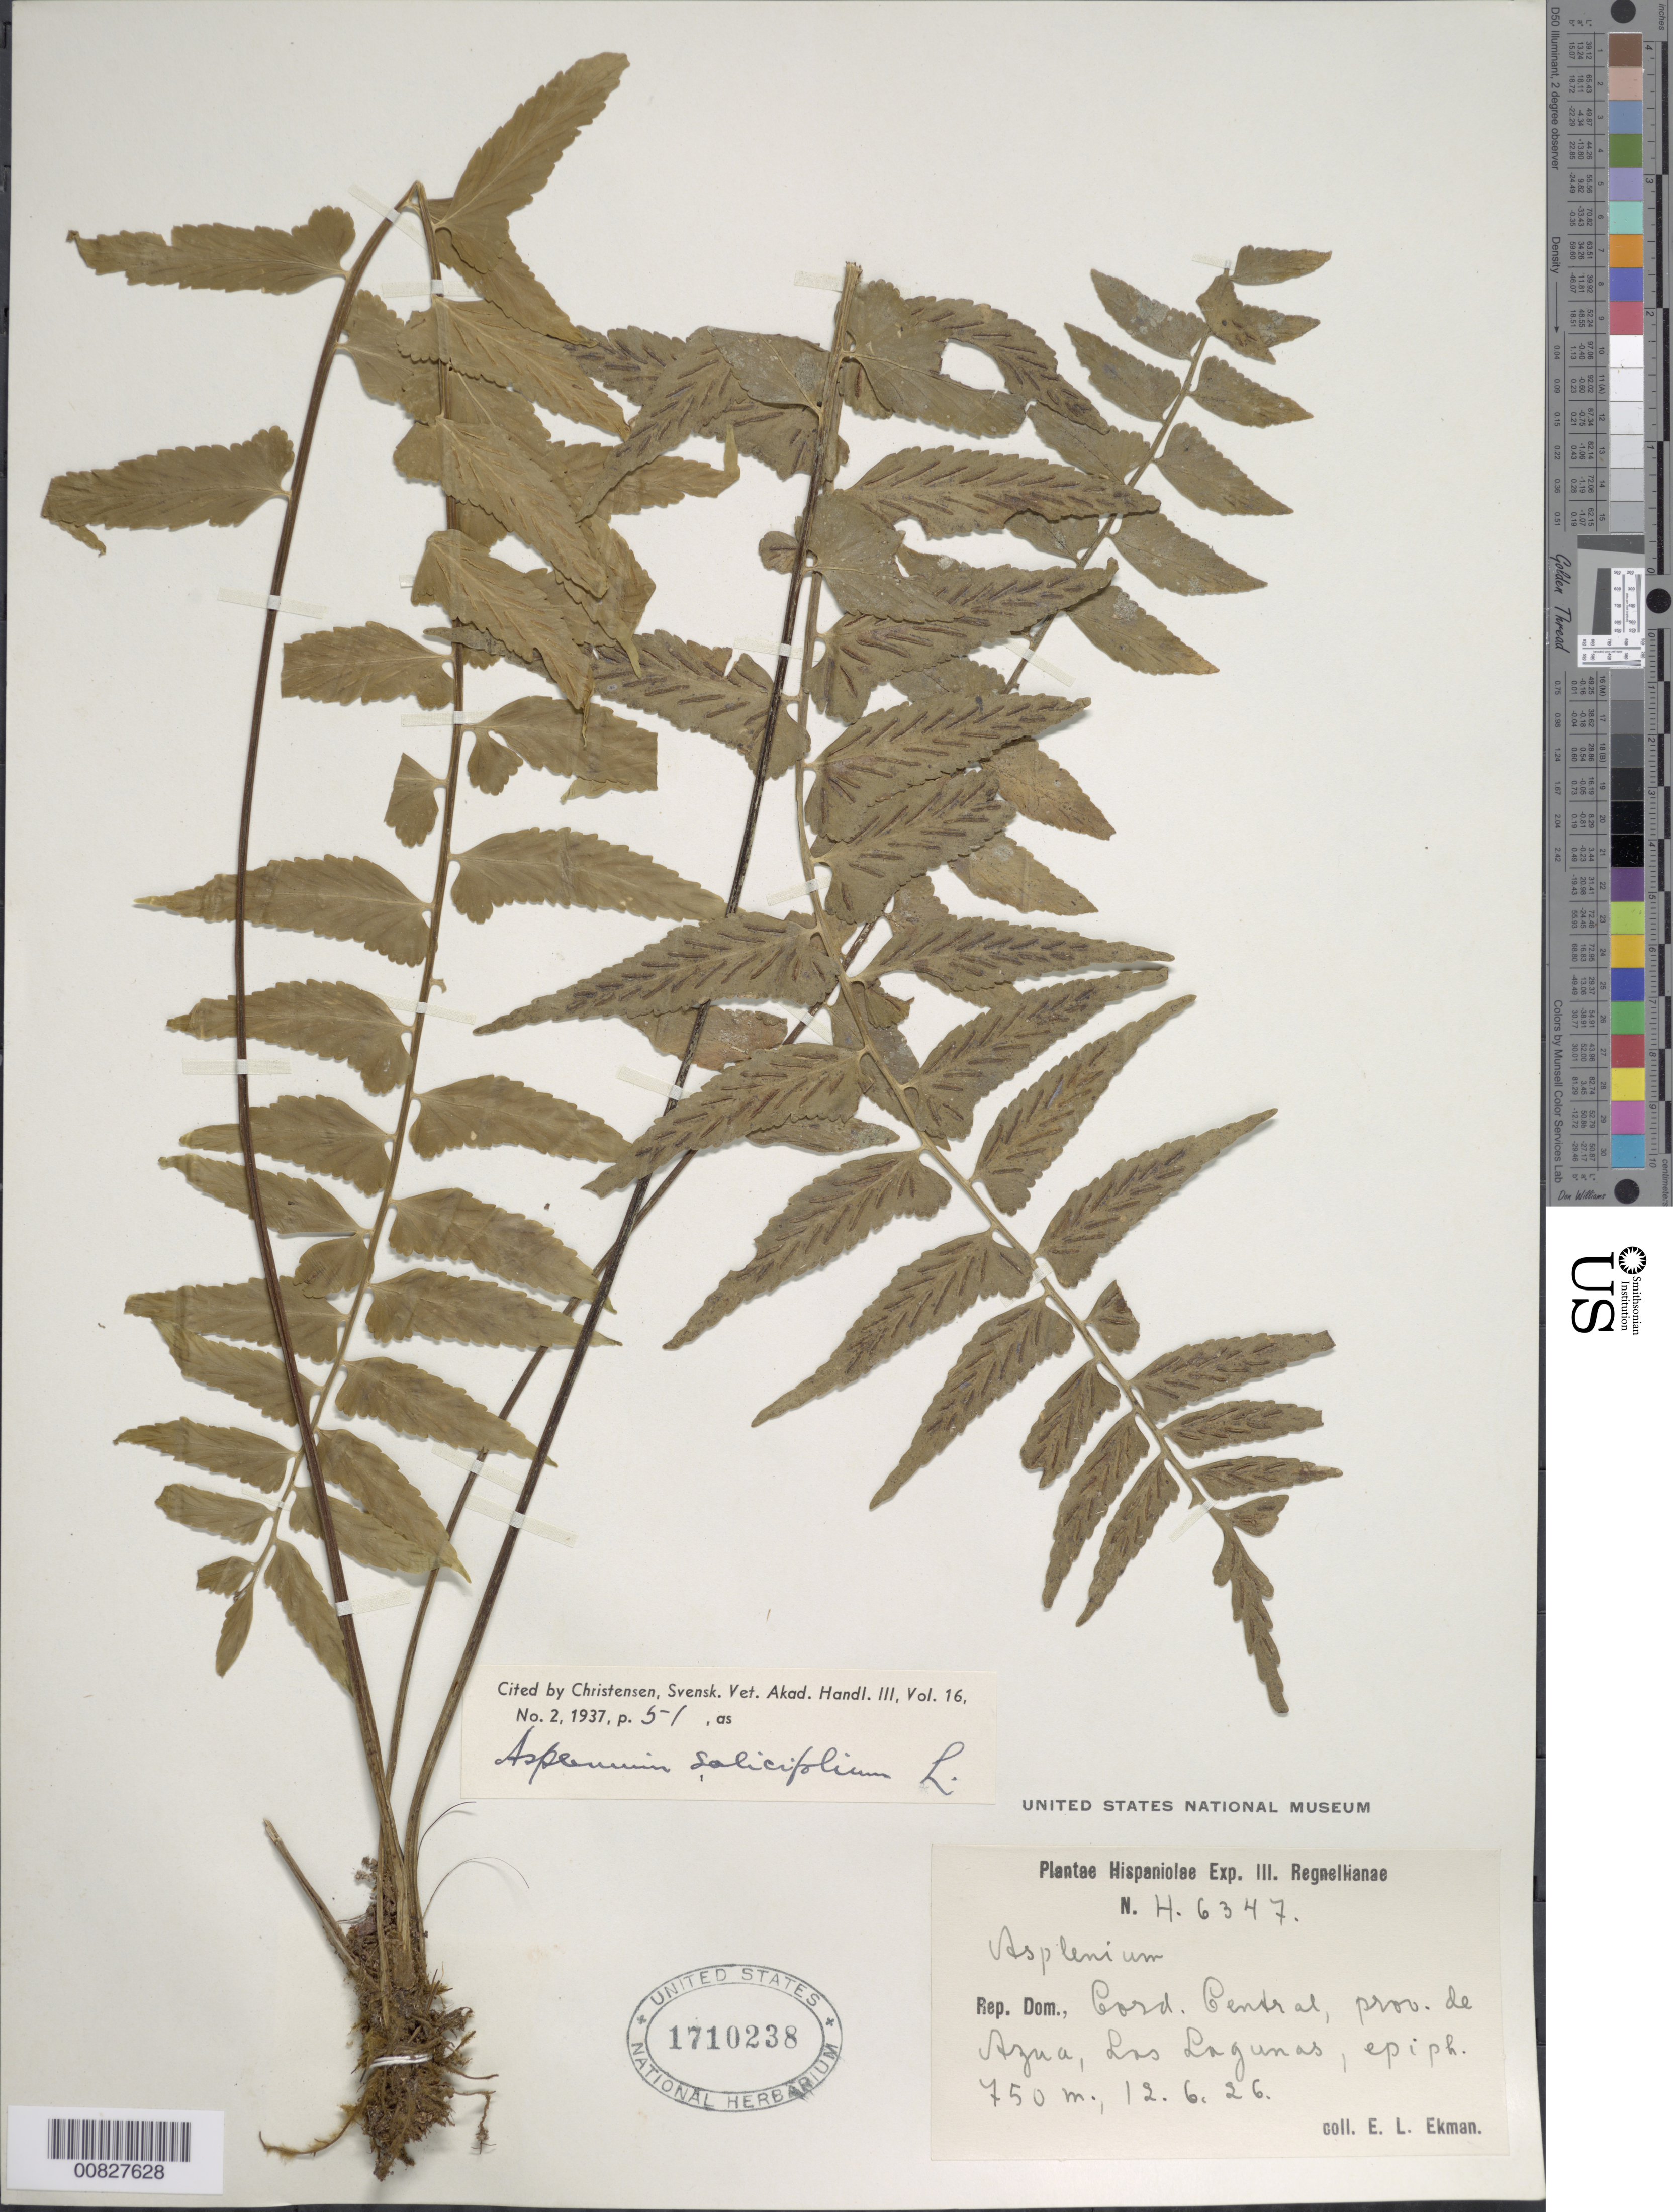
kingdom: Plantae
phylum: Tracheophyta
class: Polypodiopsida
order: Polypodiales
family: Aspleniaceae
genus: Asplenium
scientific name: Asplenium salicifolium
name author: L.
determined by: Christensen, C. F. A.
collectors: E. L. Ekman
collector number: H 6347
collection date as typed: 12 Jun 1926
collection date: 1926-06-12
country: Dominican Republic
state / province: Azua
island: Hispaniola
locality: Cordillera Central, Los Lagunas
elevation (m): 750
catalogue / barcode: US 1710238